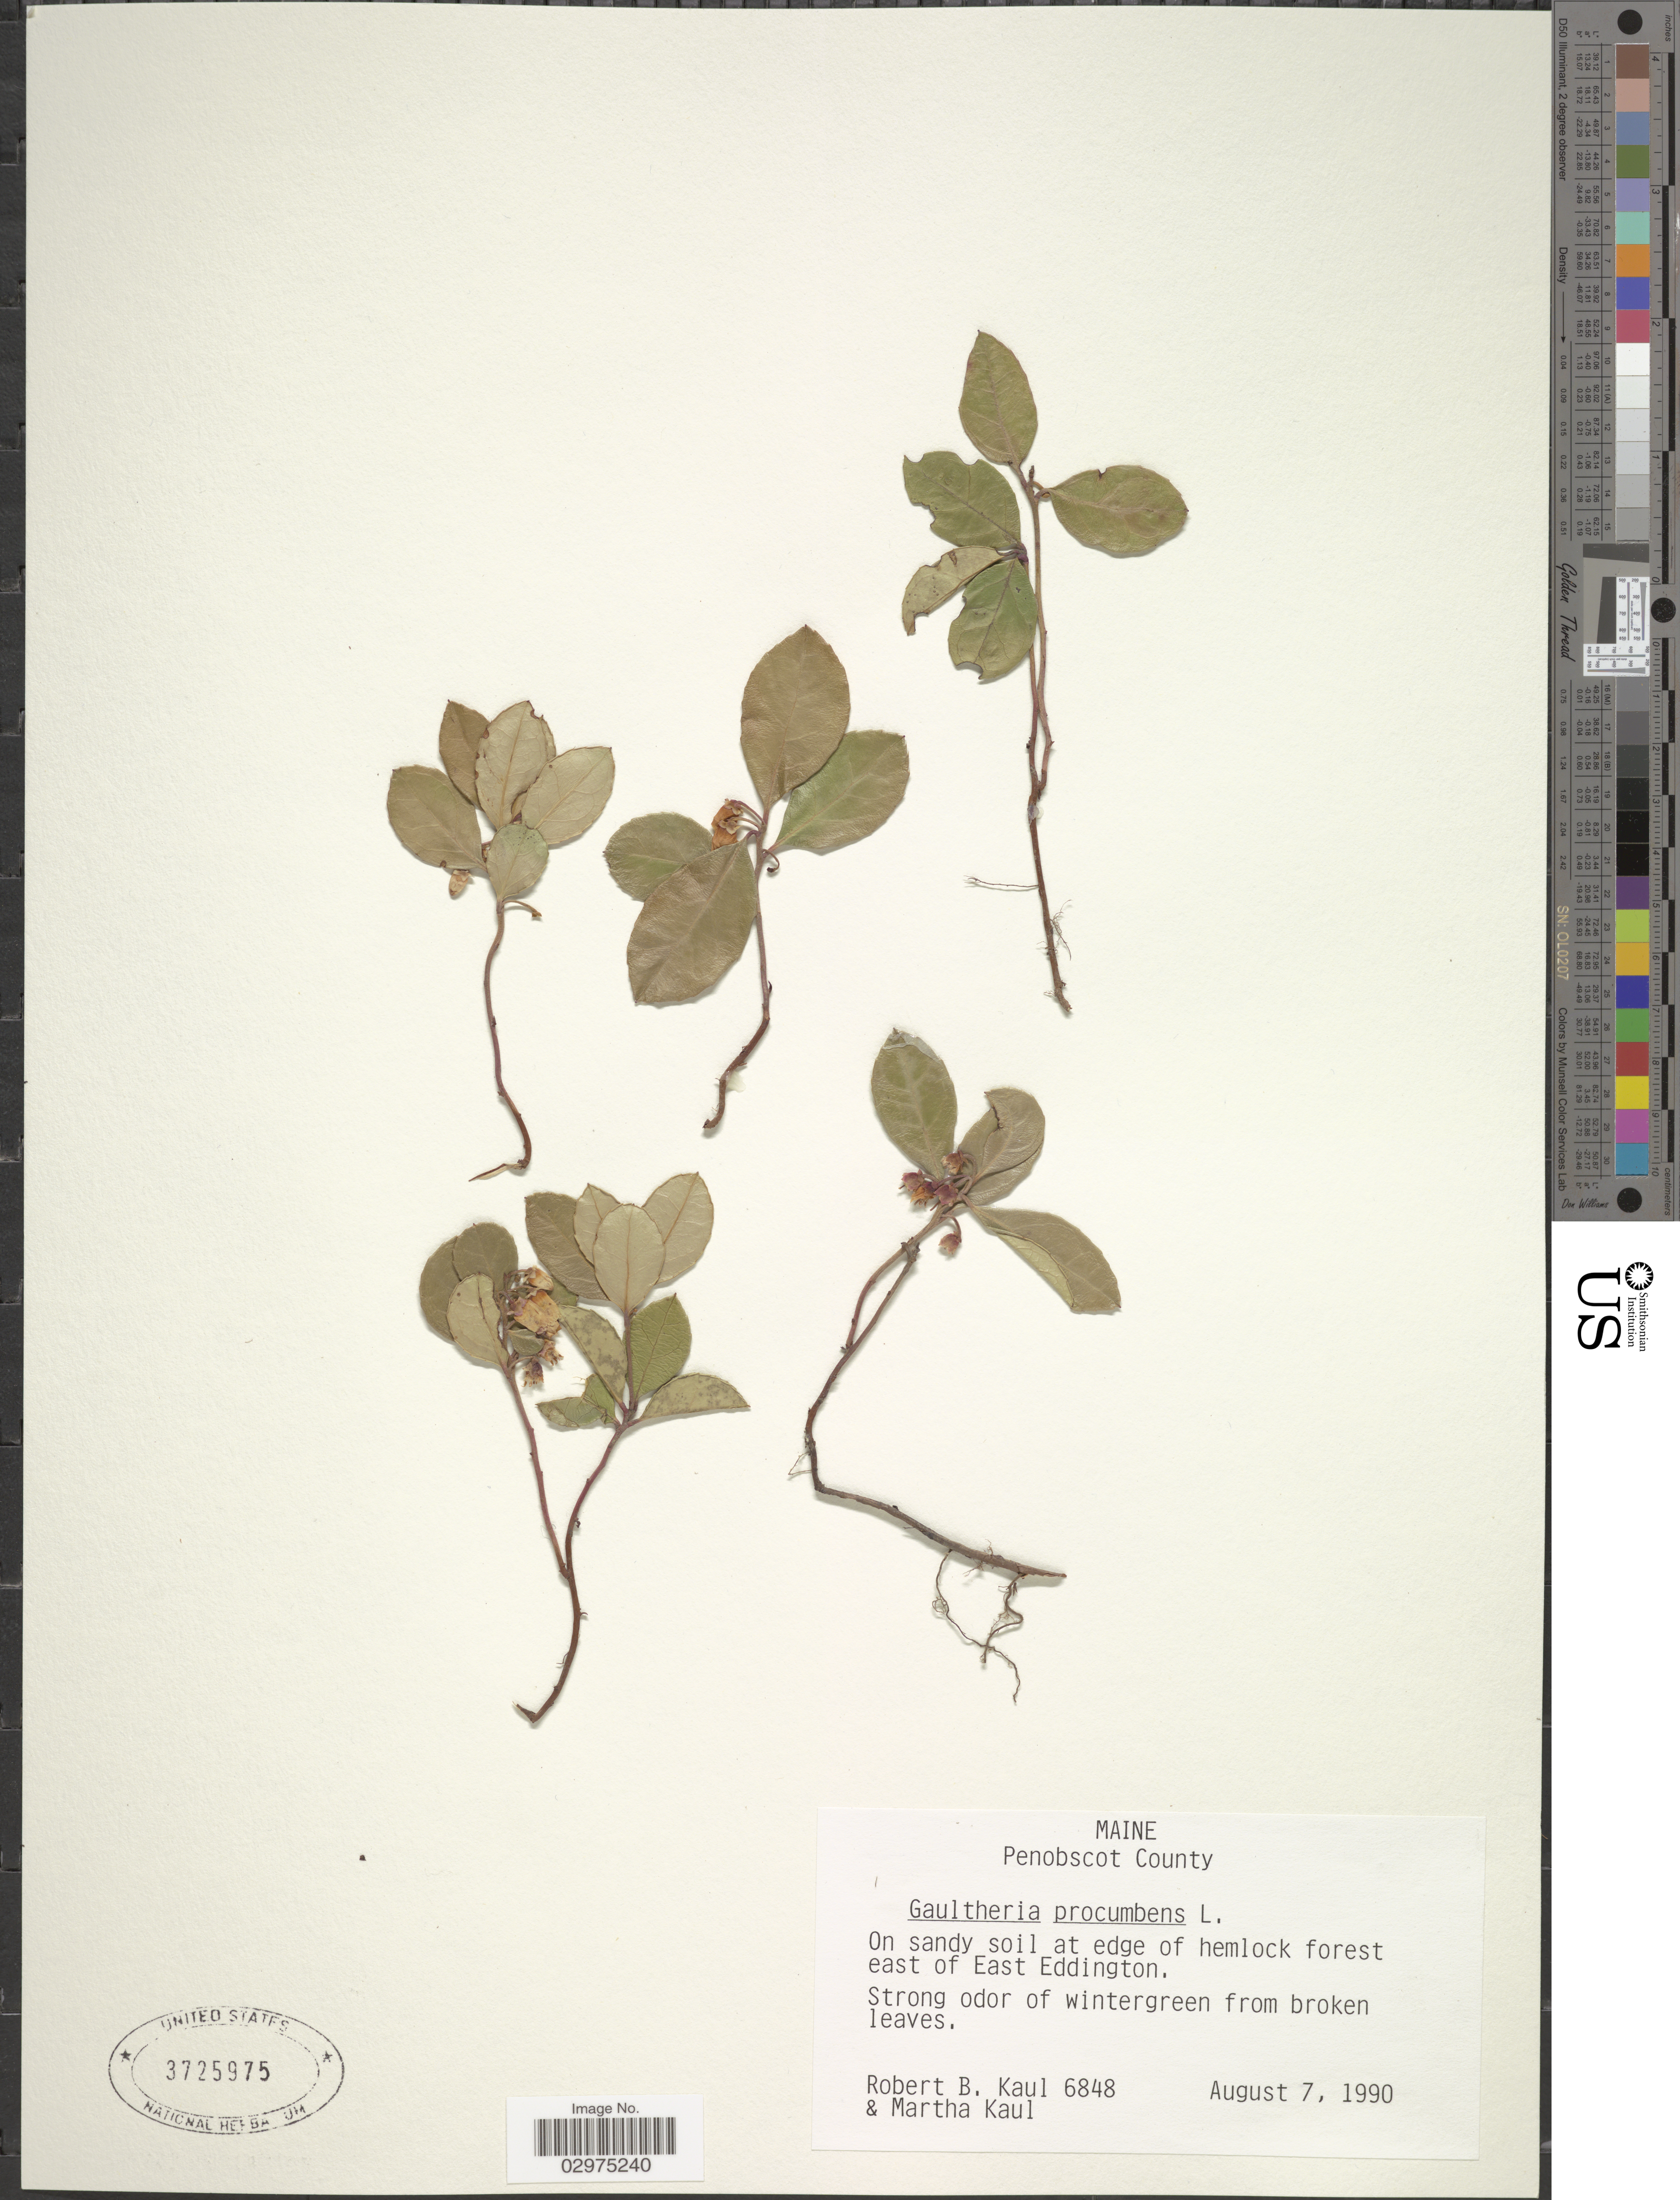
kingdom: Plantae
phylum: Tracheophyta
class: Magnoliopsida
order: Ericales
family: Ericaceae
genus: Gaultheria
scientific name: Gaultheria procumbens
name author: L.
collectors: R. Kaul & M. Kaul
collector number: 6848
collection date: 1990-08-07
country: United States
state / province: Maine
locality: Penobscot County. On sandy soil at edge of hemlock forest east of East Eddington.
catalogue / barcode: US 3725975